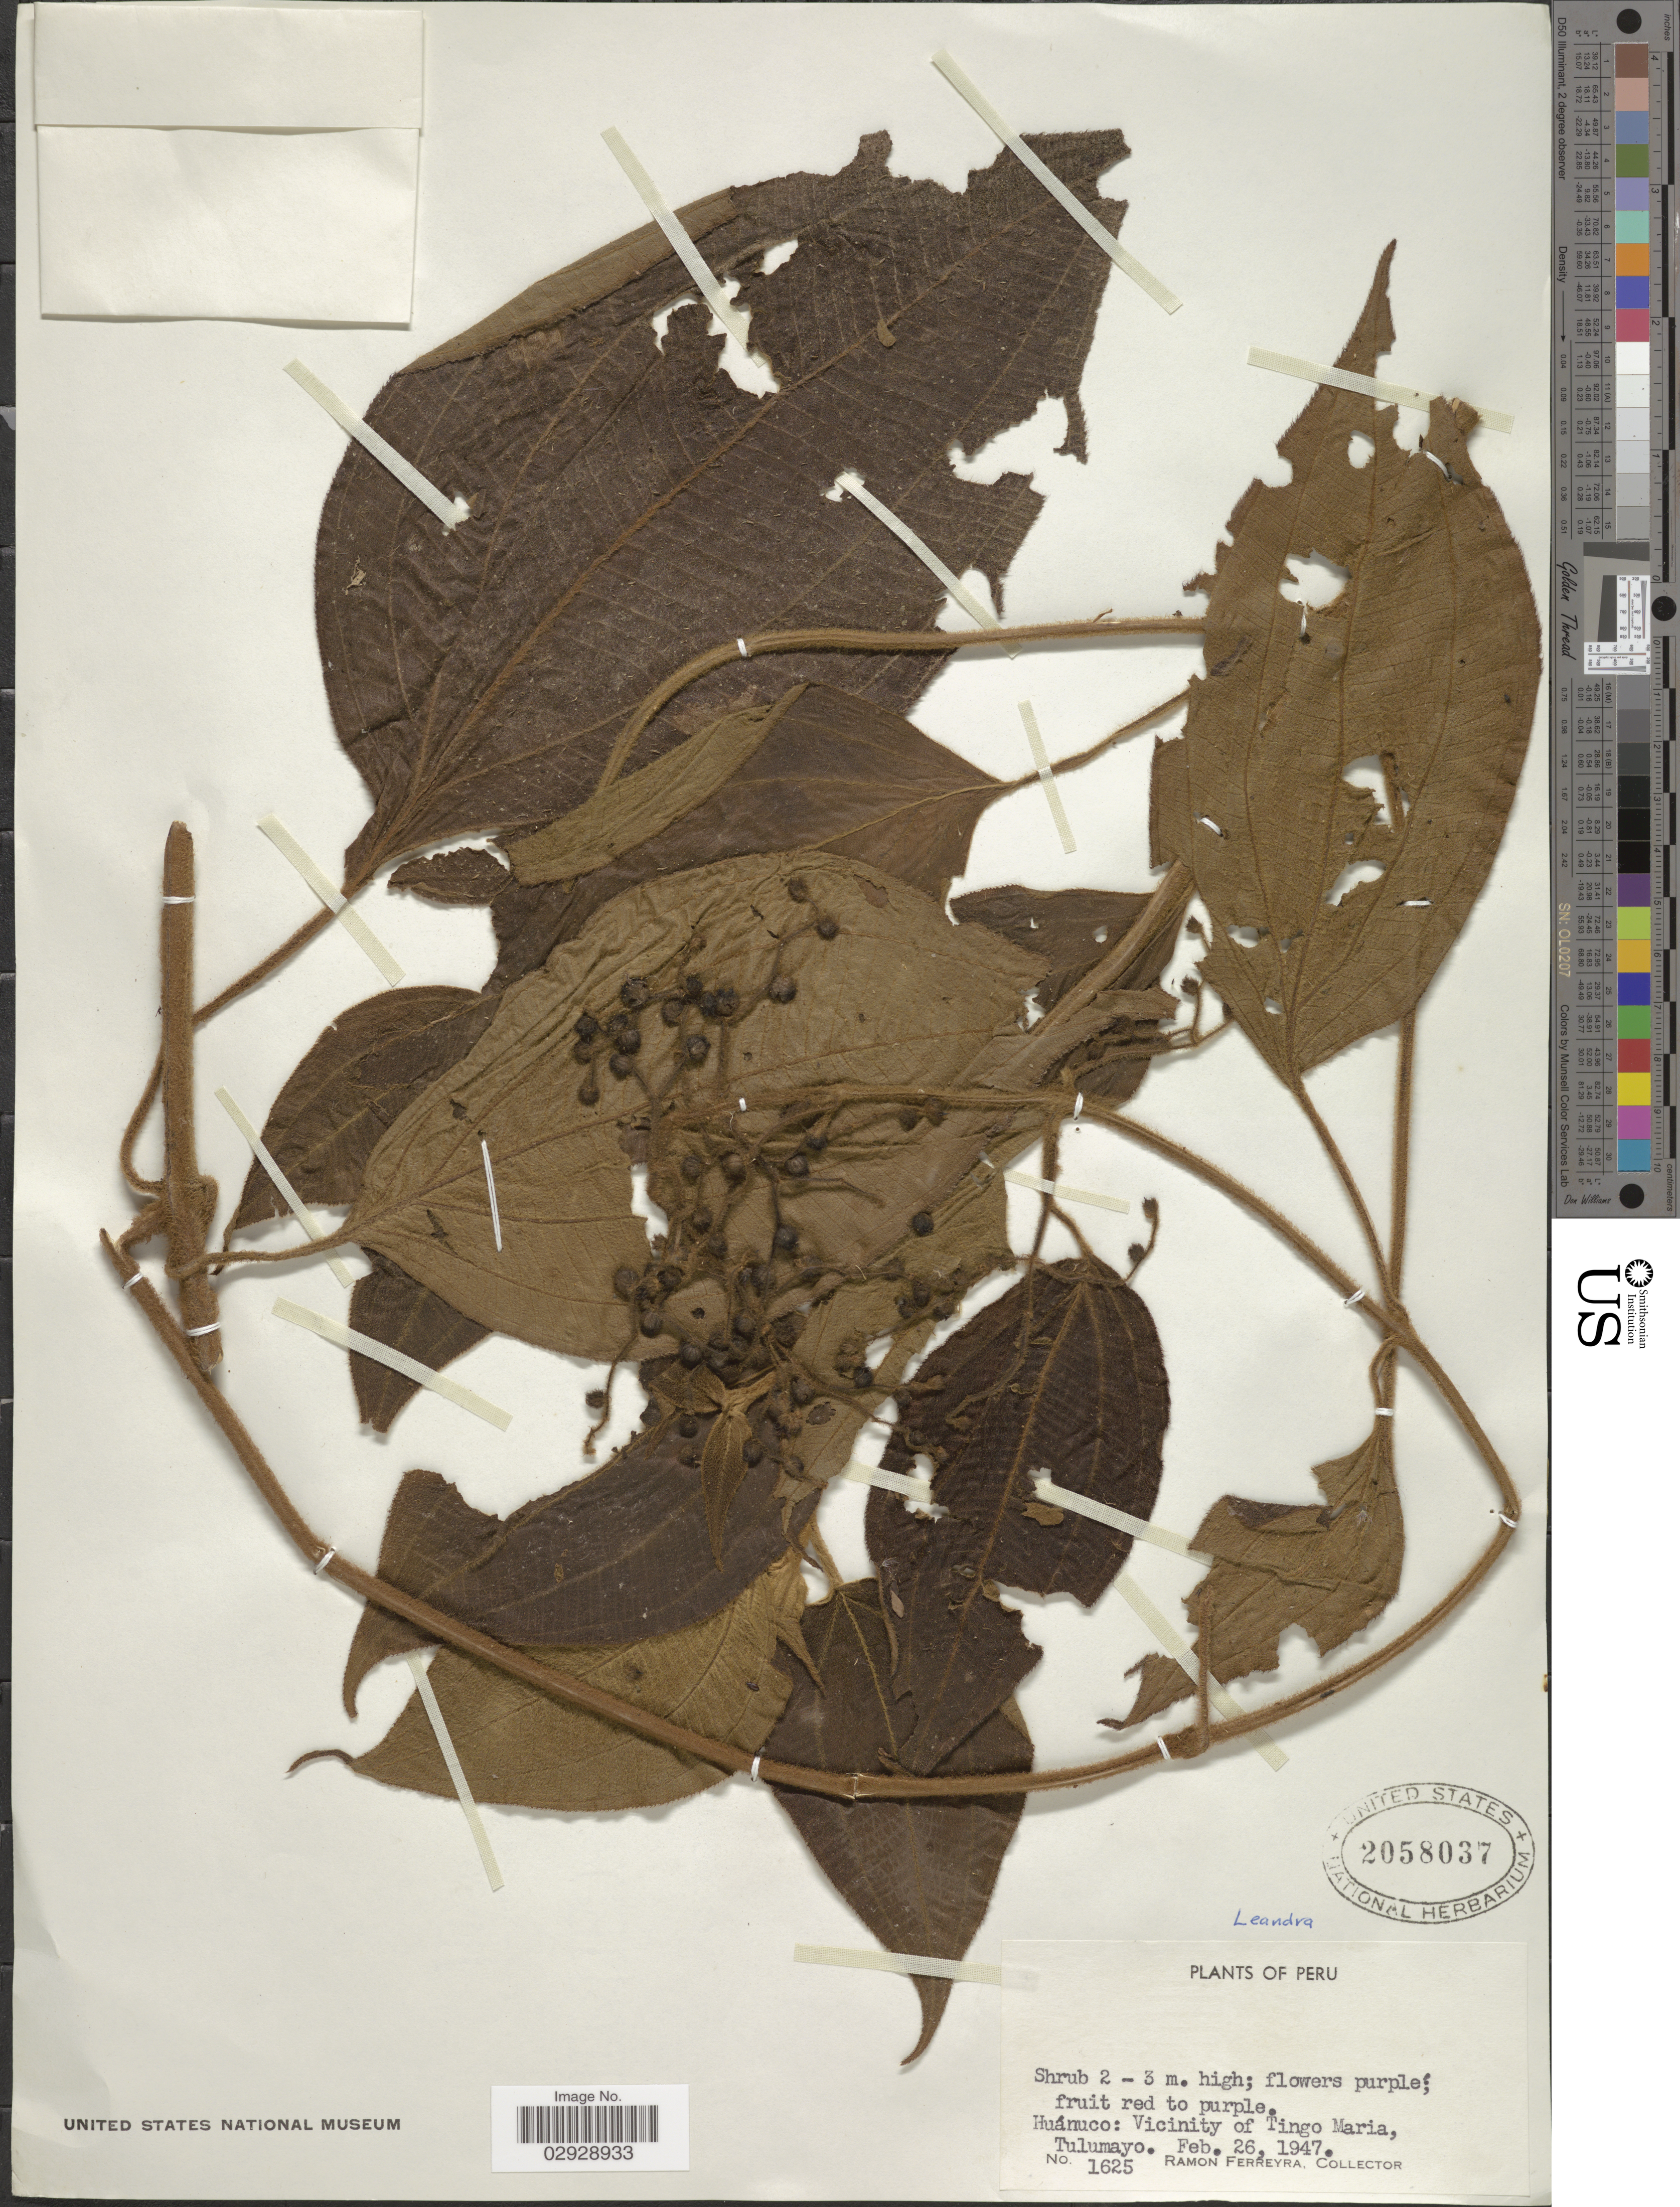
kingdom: Plantae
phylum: Tracheophyta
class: Magnoliopsida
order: Myrtales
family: Melastomataceae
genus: Leandra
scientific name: Leandra dichotoma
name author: (D. Don) Cogn.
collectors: R. A. Ferreyra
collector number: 1625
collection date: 1947-02-26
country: Peru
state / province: Huánuco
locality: Vicinity of Tingo Maria, Tulumayo.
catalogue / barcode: US 2058037